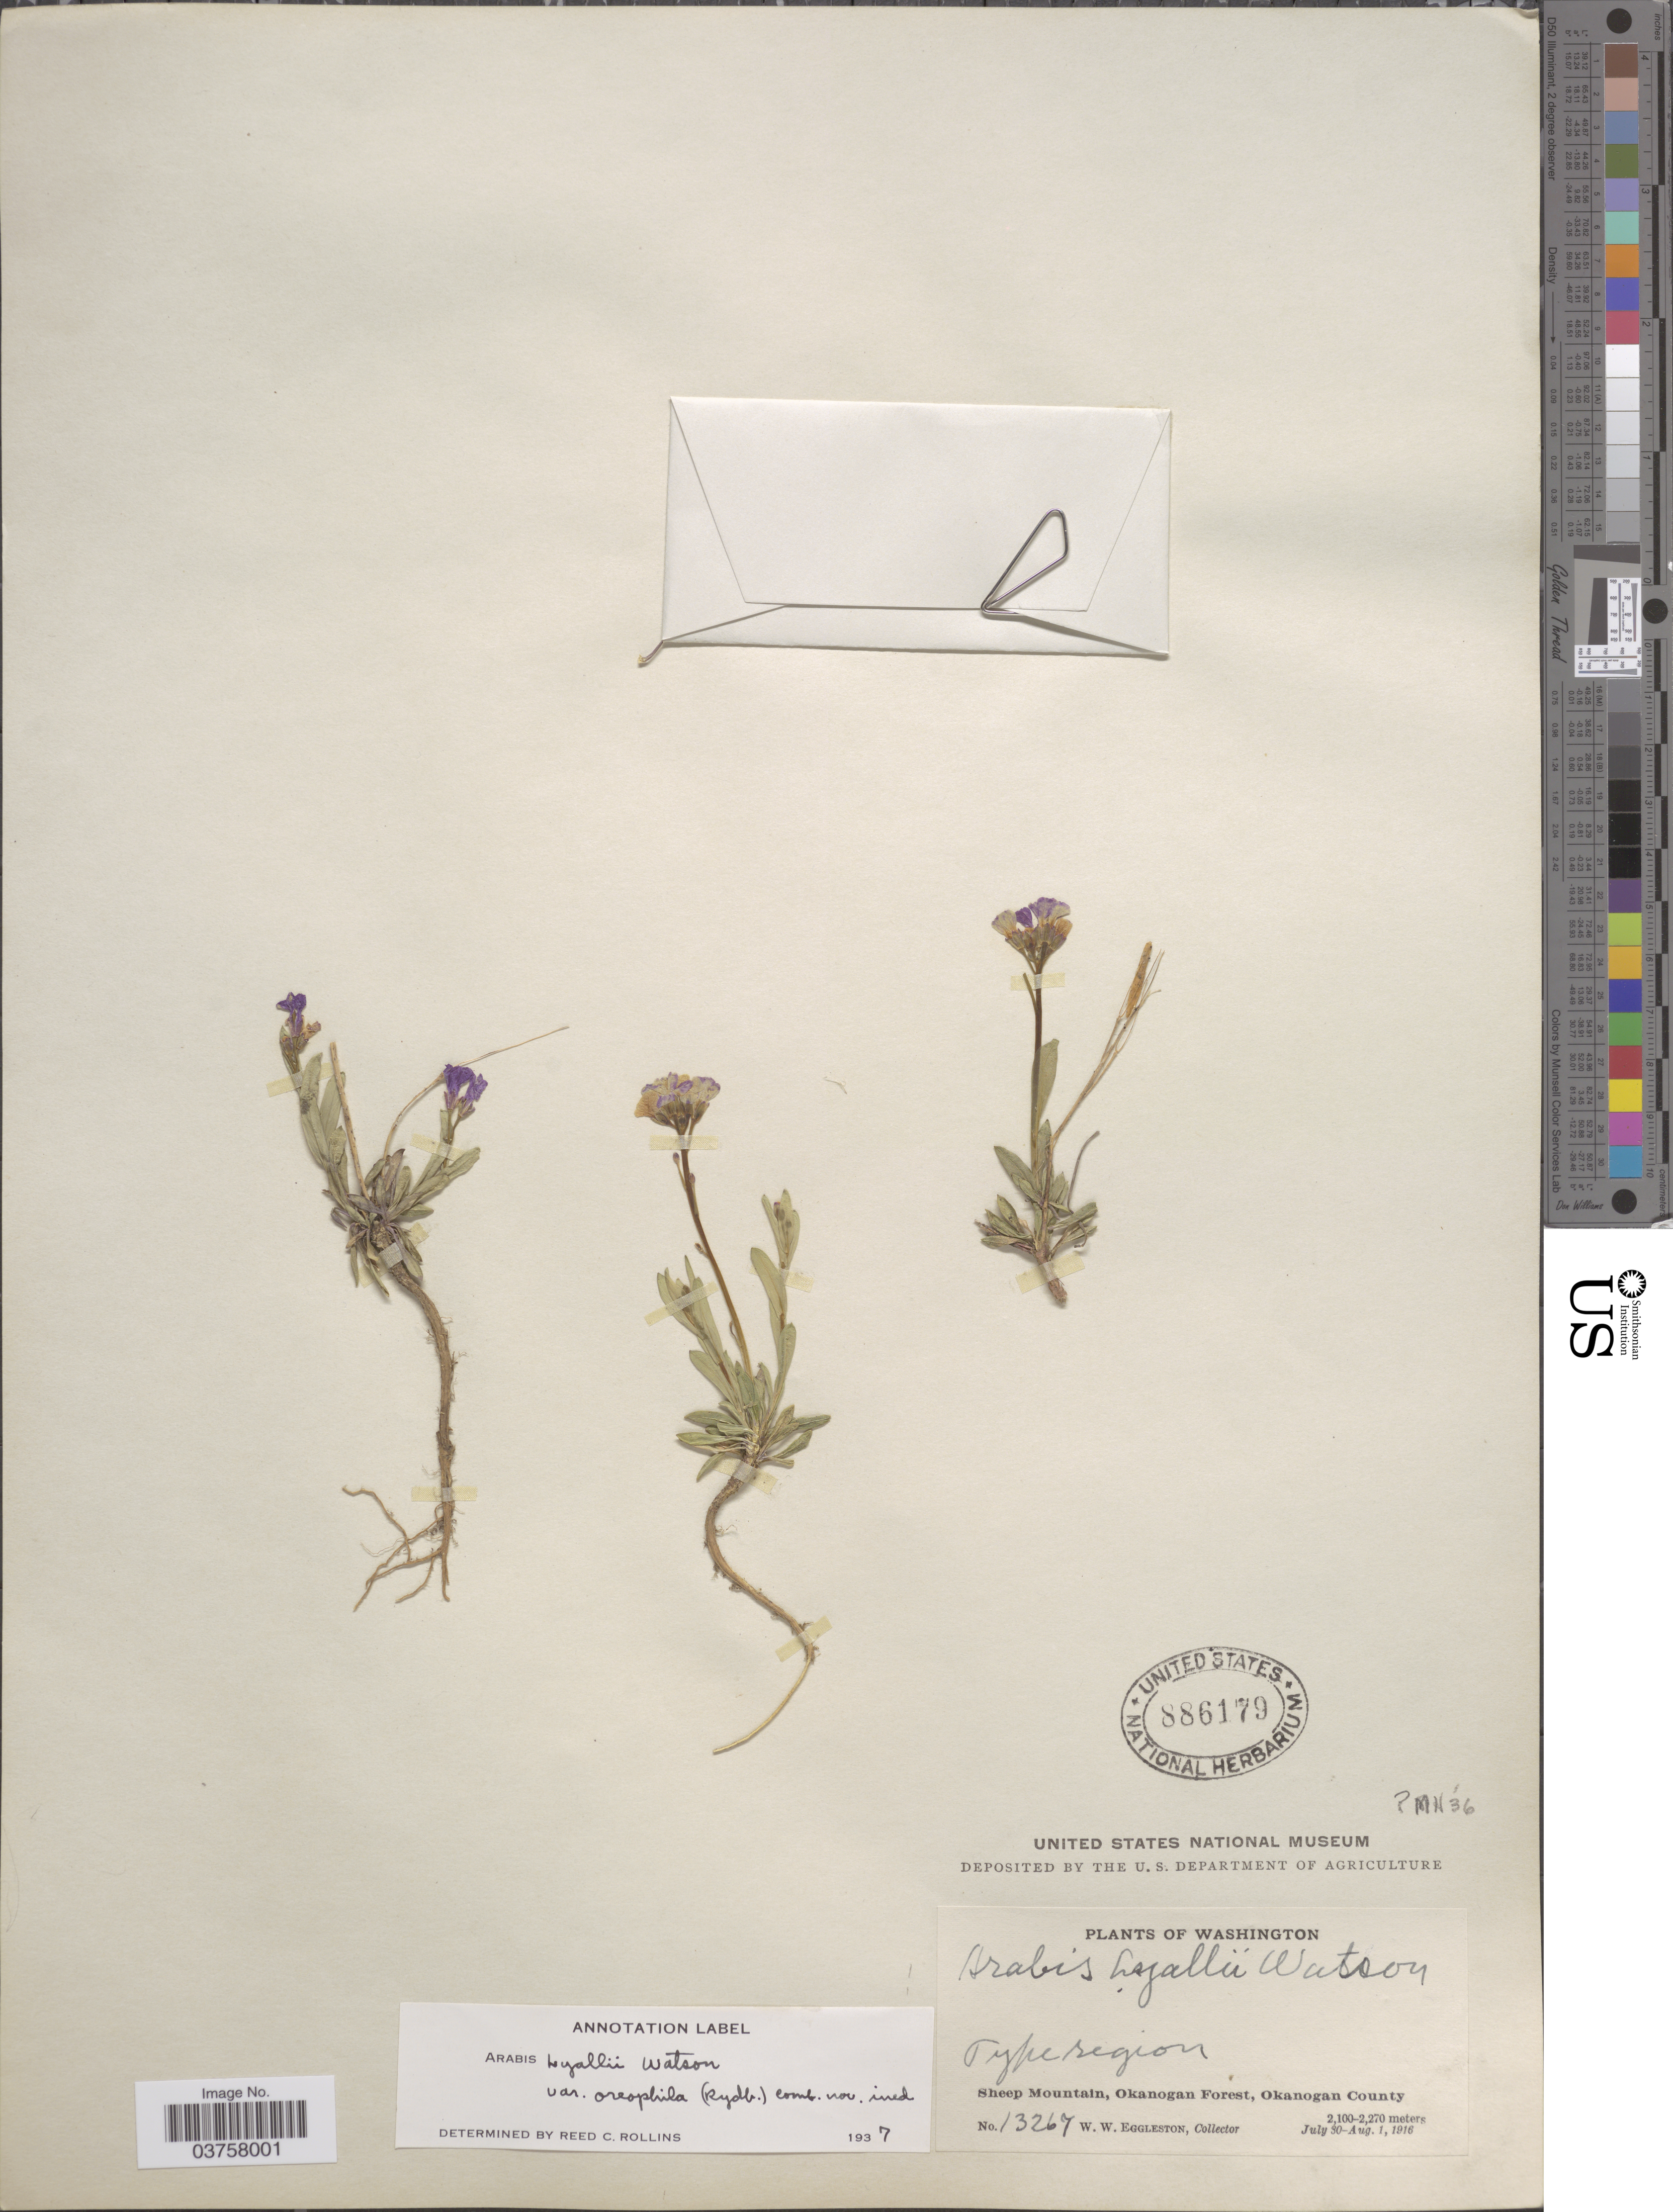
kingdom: Plantae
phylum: Tracheophyta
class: Magnoliopsida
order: Brassicales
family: Brassicaceae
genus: Arabis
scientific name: Arabis lyallii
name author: S. Watson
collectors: W. W. Eggleston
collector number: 13267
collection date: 1916-07-30/1916-08-01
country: United States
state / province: Washington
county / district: Okanogan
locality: Type region. Sheep Mountain, Okanogan Forest, Okanogan County.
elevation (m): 2100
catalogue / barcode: US 886179